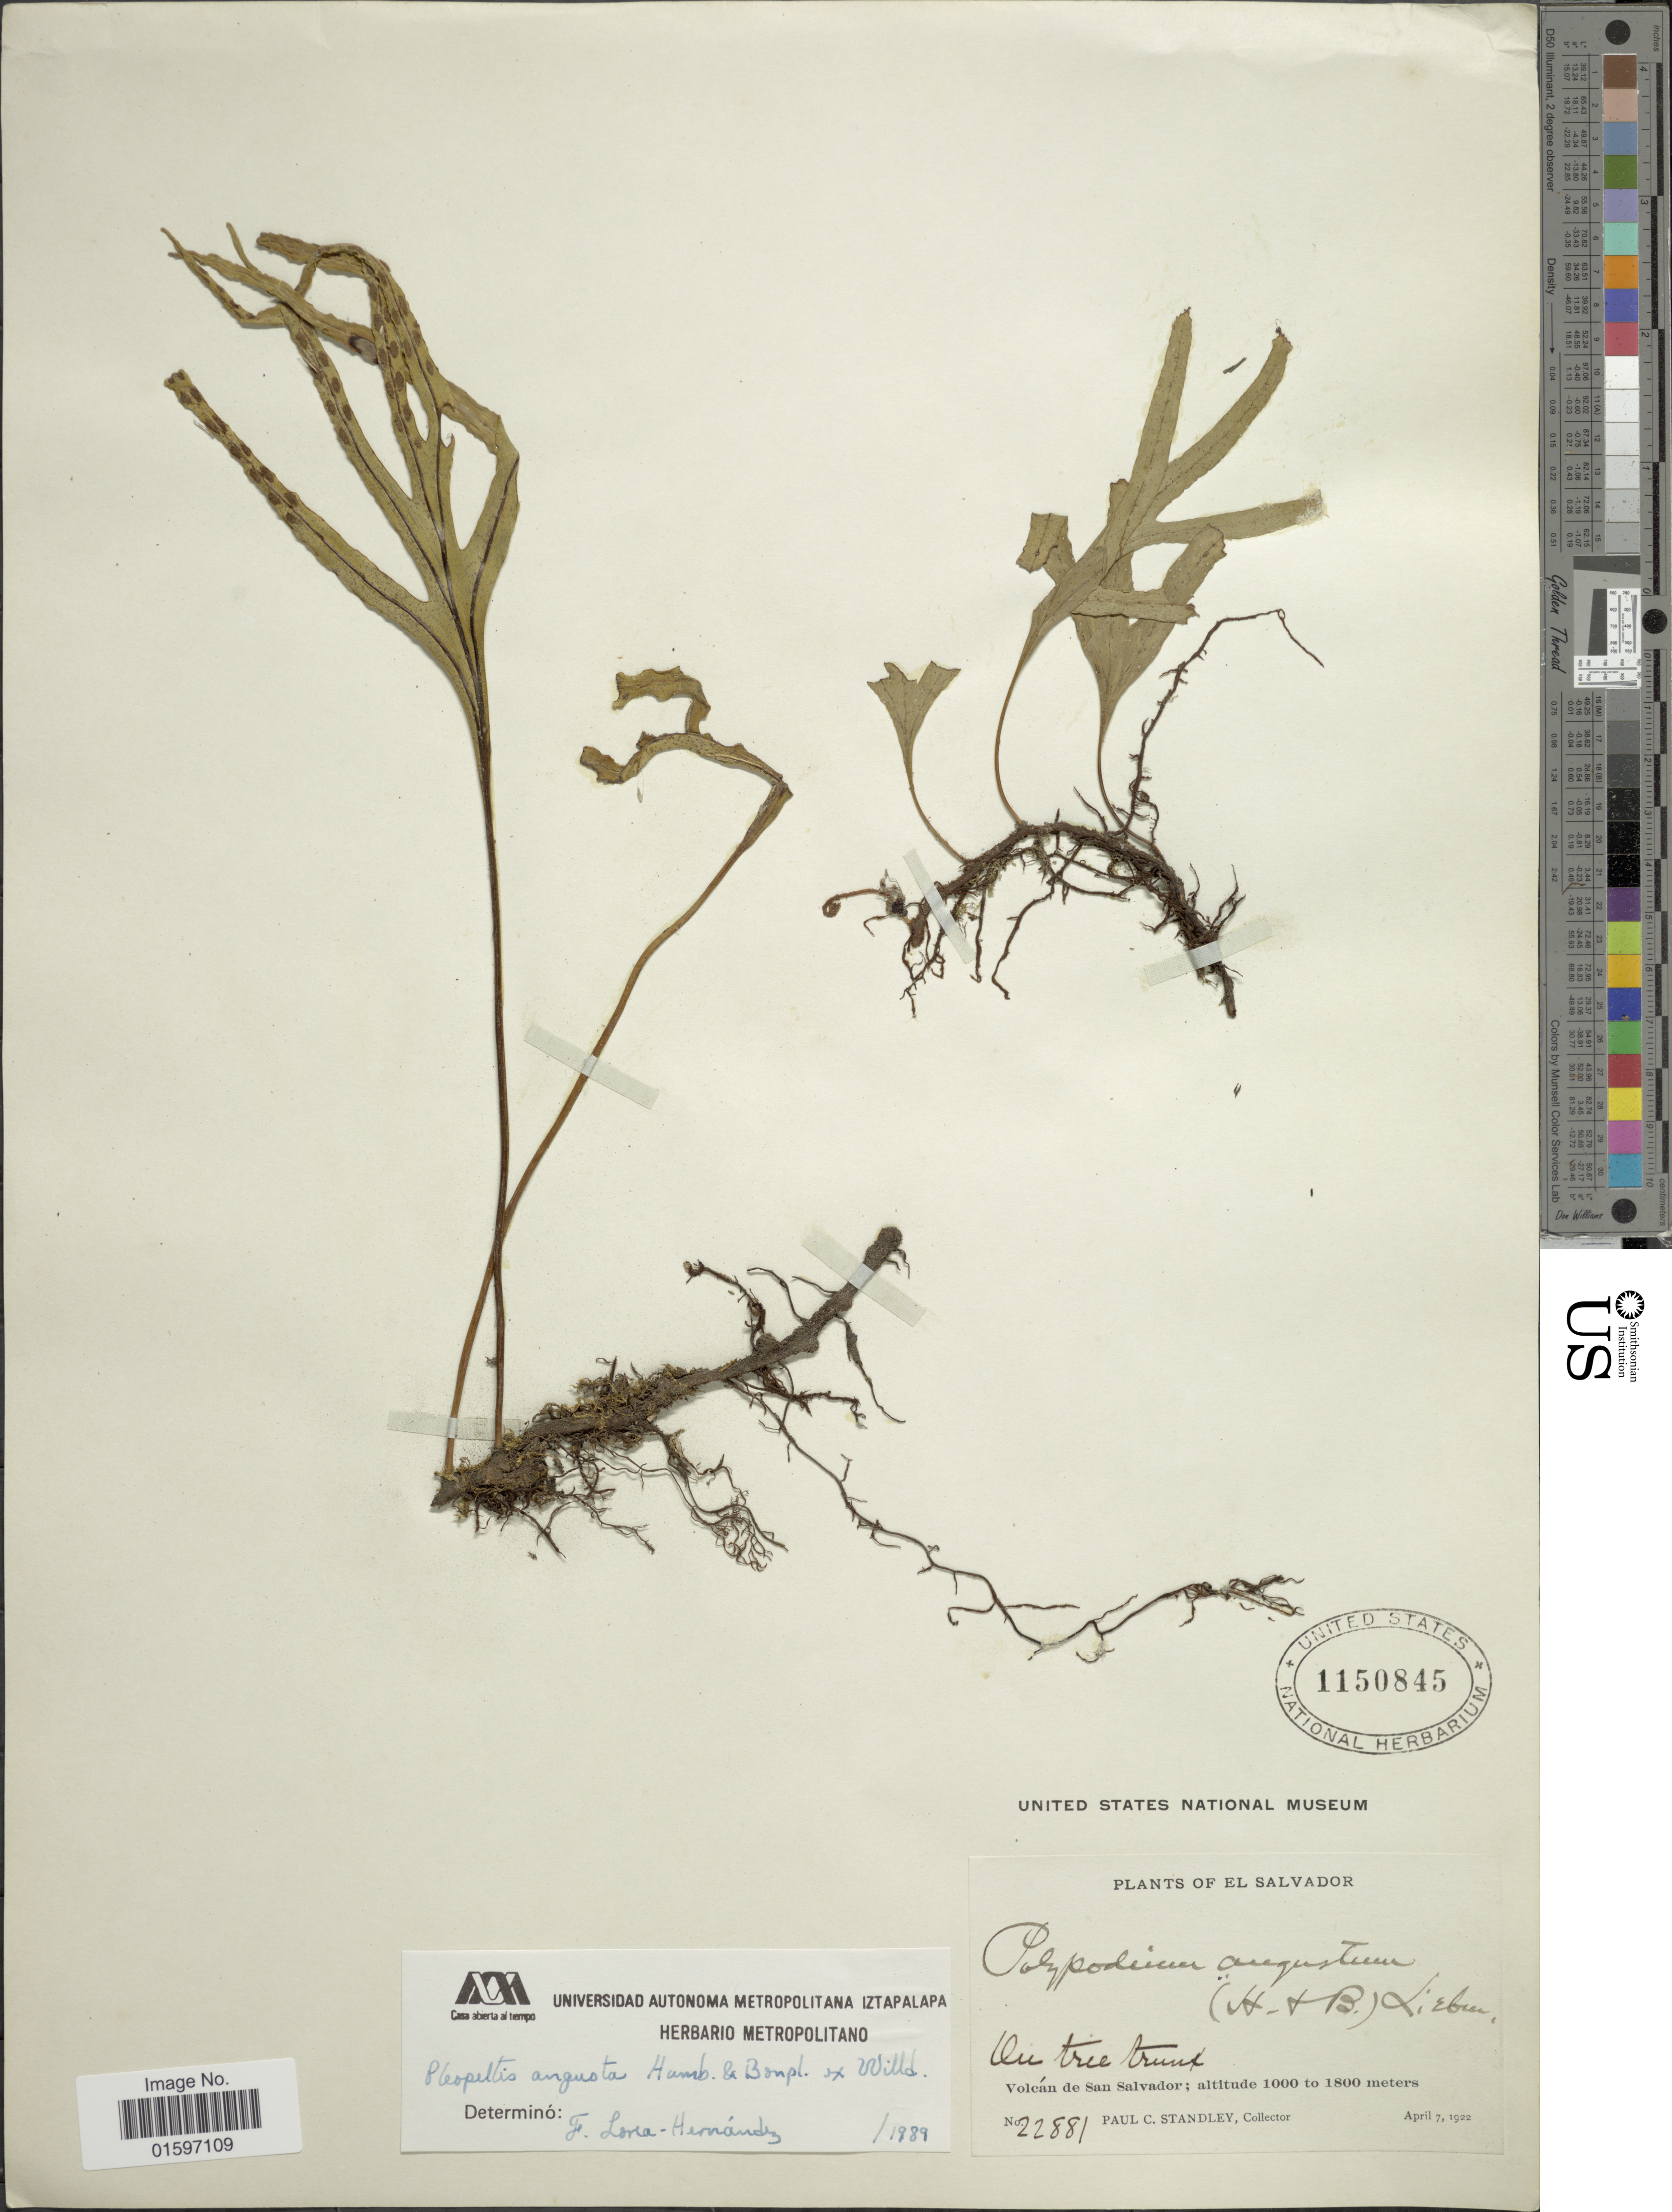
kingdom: Plantae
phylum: Tracheophyta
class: Polypodiopsida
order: Polypodiales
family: Polypodiaceae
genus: Pleopeltis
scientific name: Pleopeltis angusta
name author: Humb. & Bonap. ex Willd.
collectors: P. C. Standley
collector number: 22881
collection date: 1922-04-07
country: El Salvador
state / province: San Salvador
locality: On tree trunk, Volcán de San Salvador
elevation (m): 1000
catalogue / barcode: US 1150845